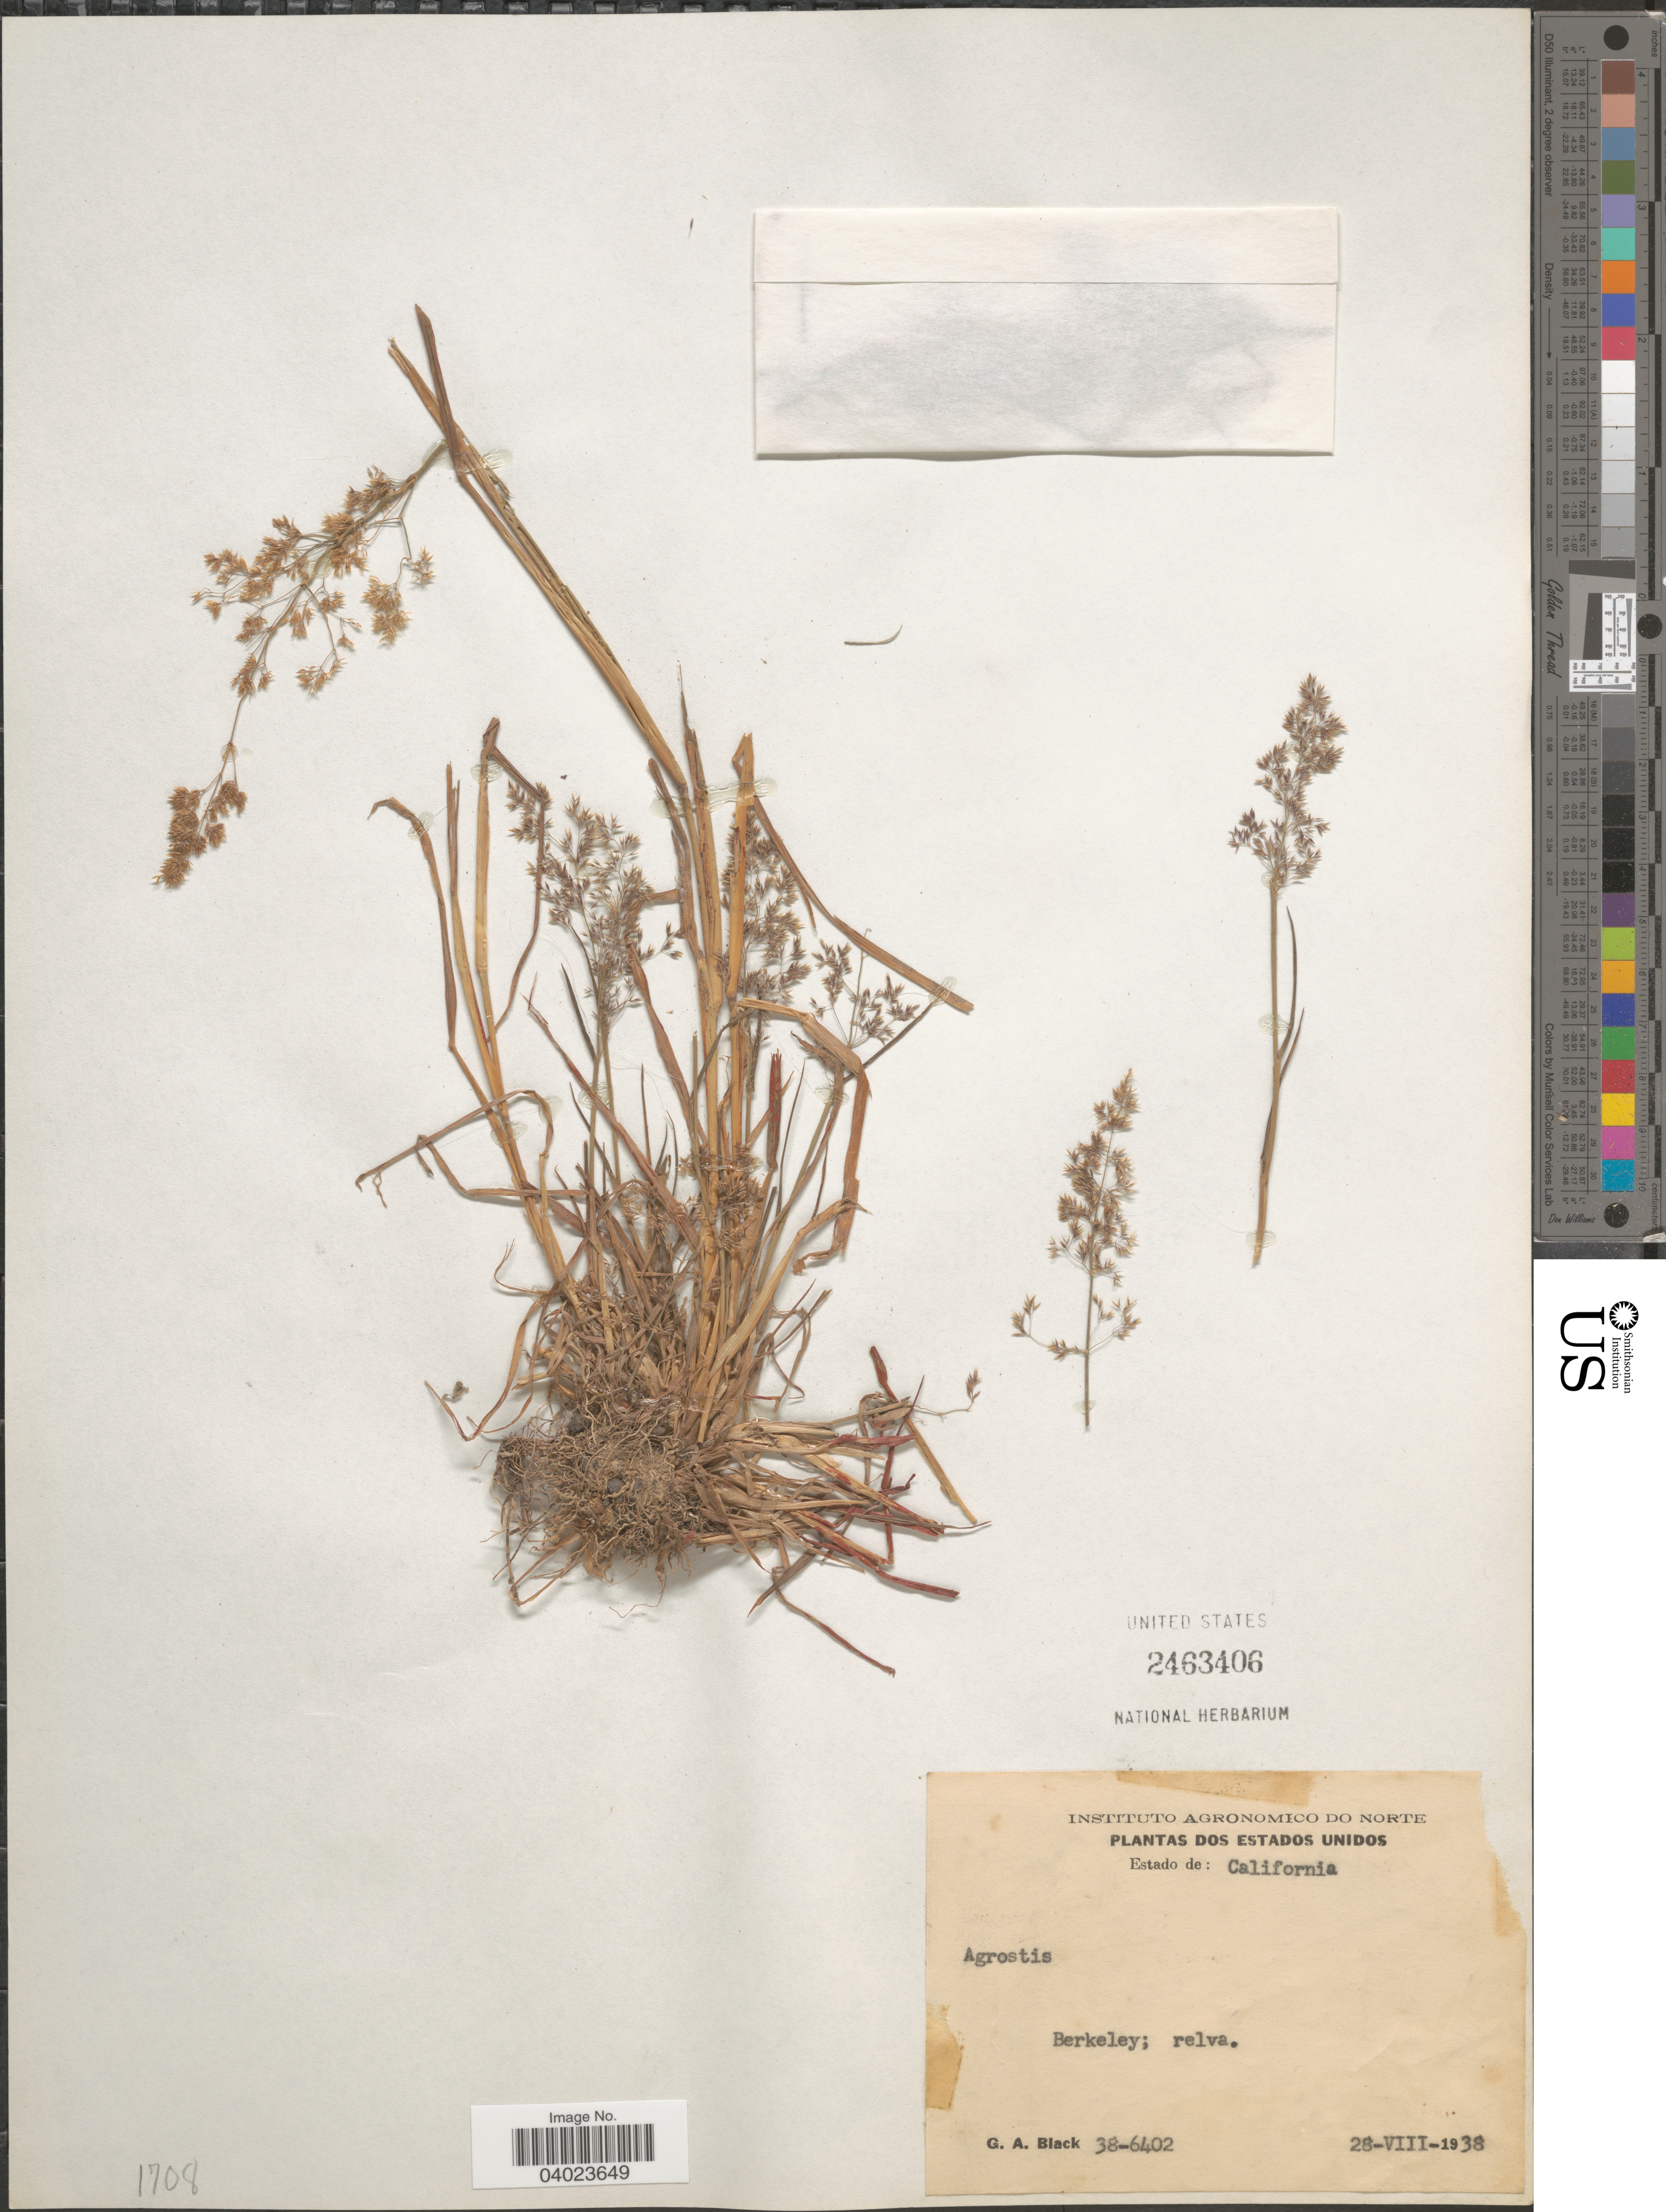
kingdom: Plantae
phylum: Tracheophyta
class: Liliopsida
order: Poales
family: Poaceae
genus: Agrostis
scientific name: Agrostis sp.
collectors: G. A. Black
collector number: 38-6402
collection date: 1938-08-28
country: United States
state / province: California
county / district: Alameda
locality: Berkeley.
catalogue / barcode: US 2463406